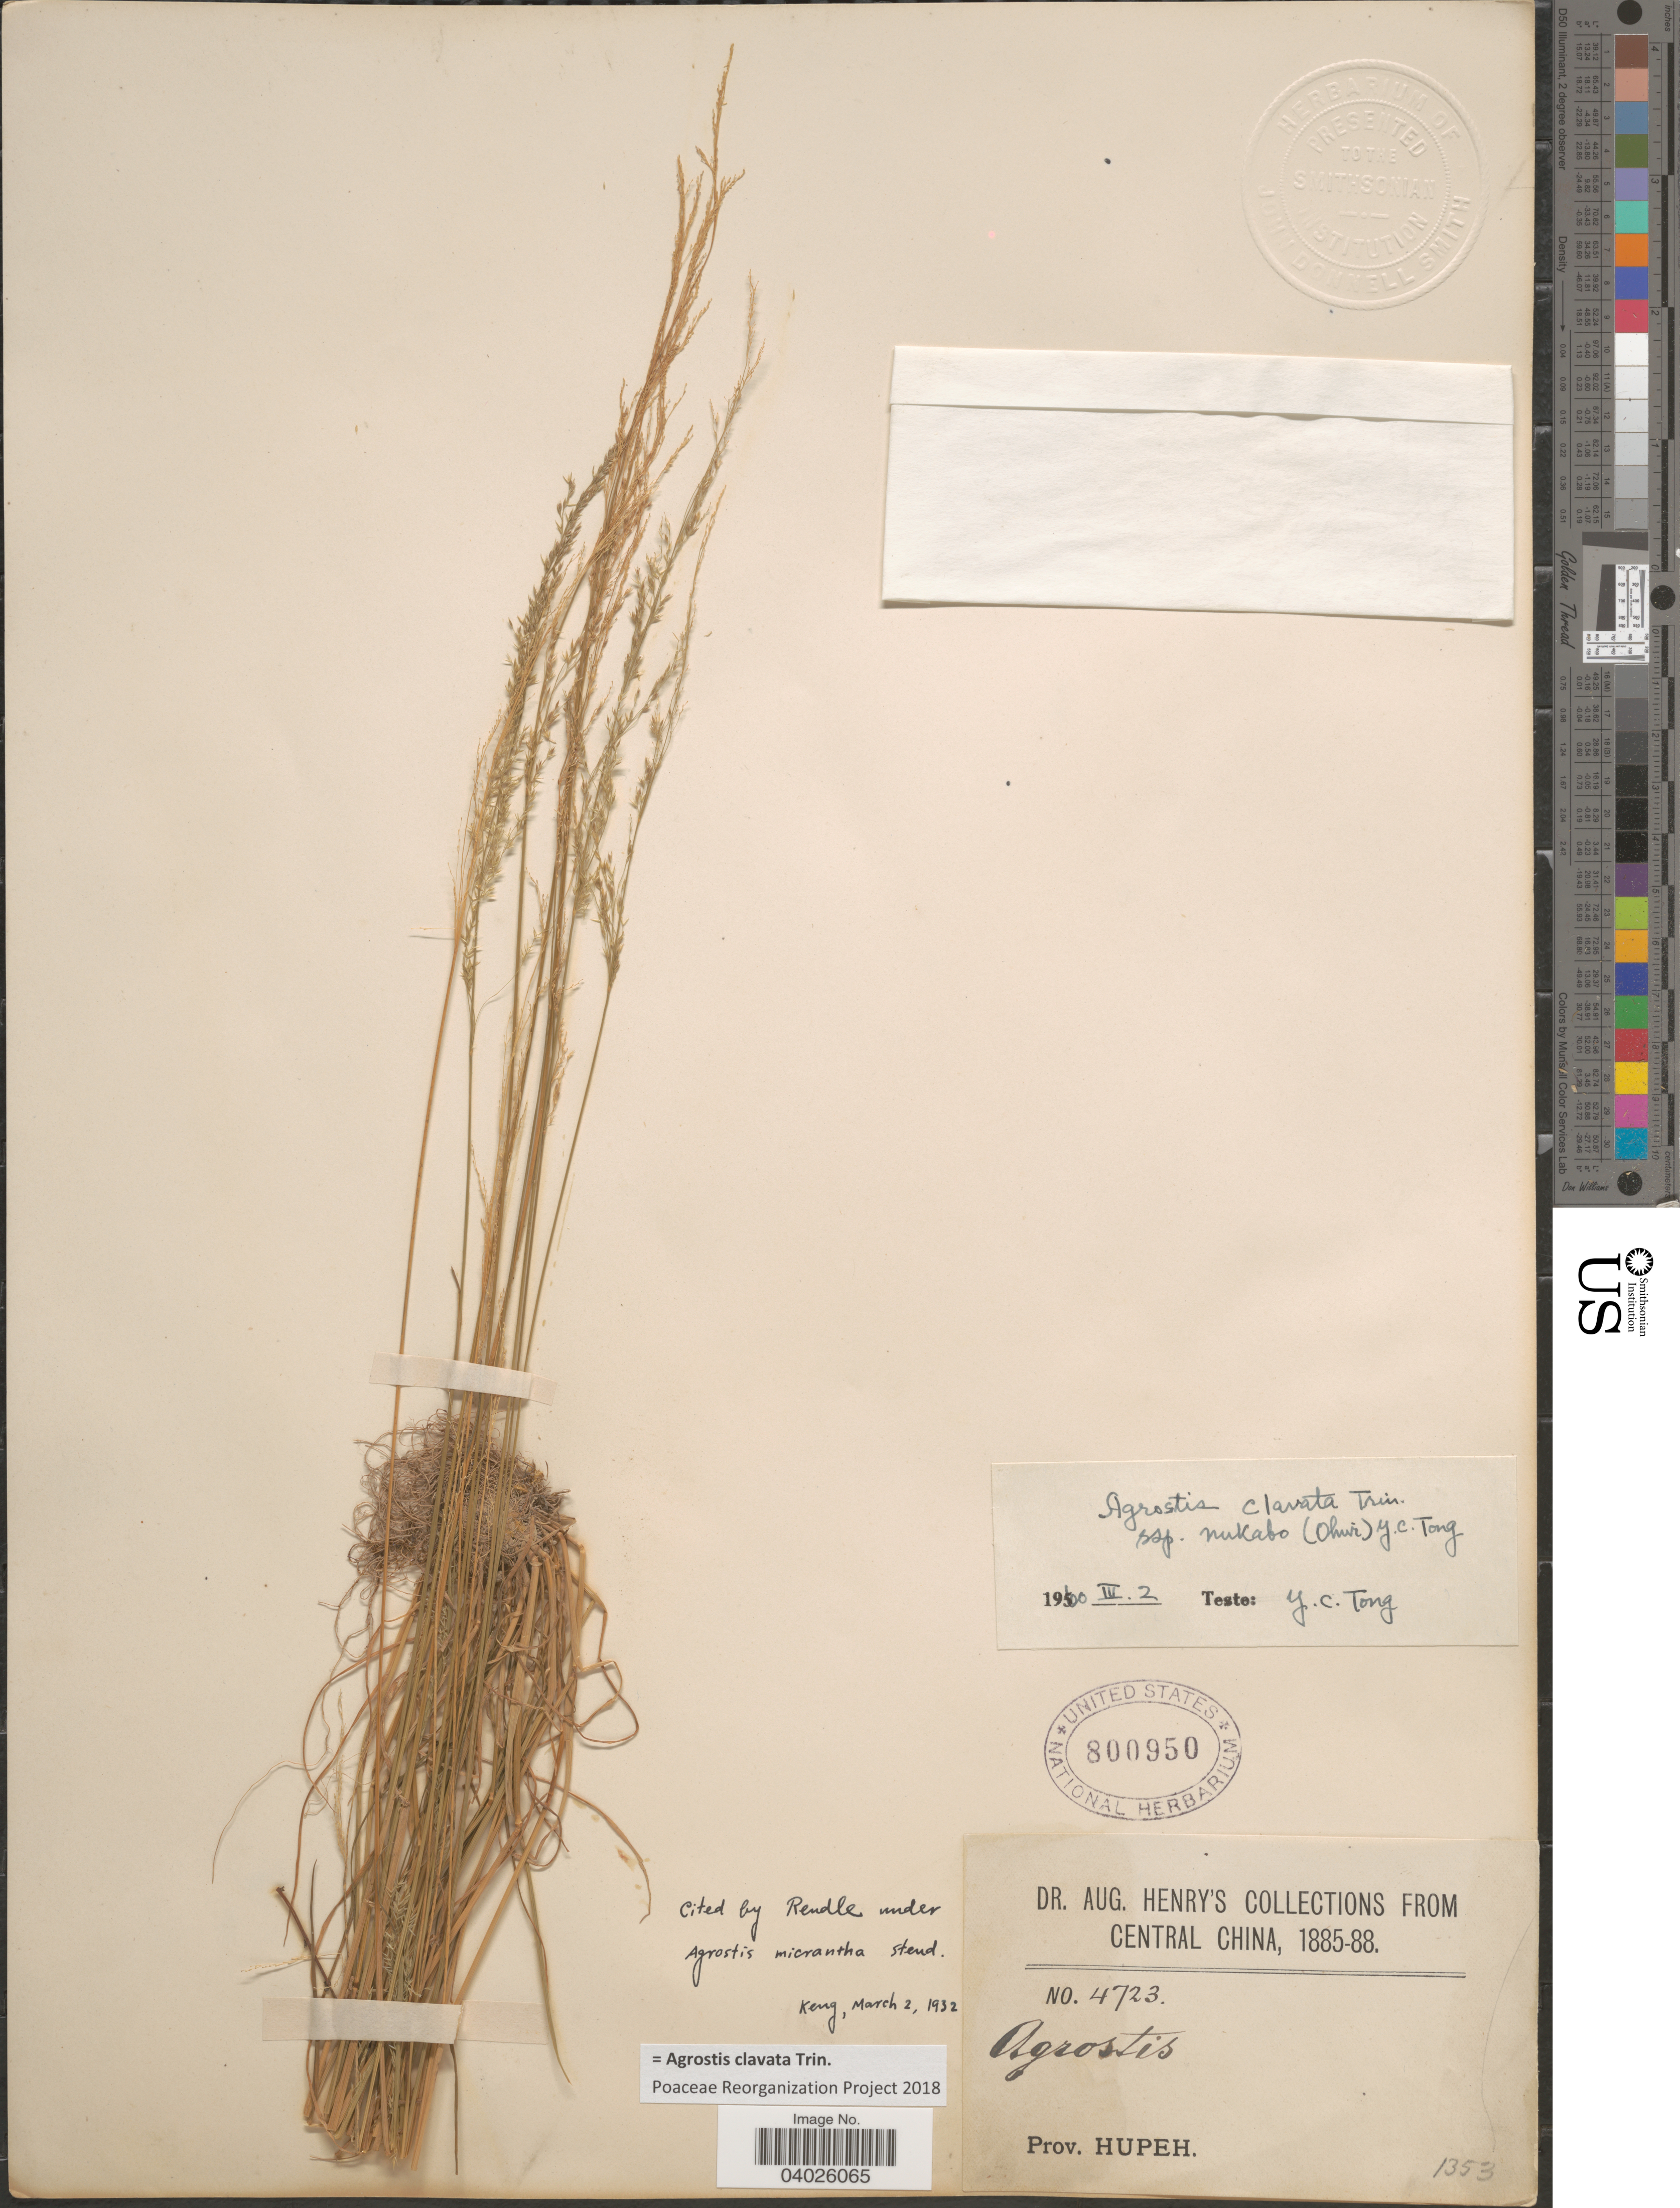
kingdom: Plantae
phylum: Tracheophyta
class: Liliopsida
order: Poales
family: Poaceae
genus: Agrostis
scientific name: Agrostis clavata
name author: Trin.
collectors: A. Henry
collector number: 4723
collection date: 1885/1888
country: China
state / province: Hubei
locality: Central China. Prov. Hupeh.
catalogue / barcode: US 800950